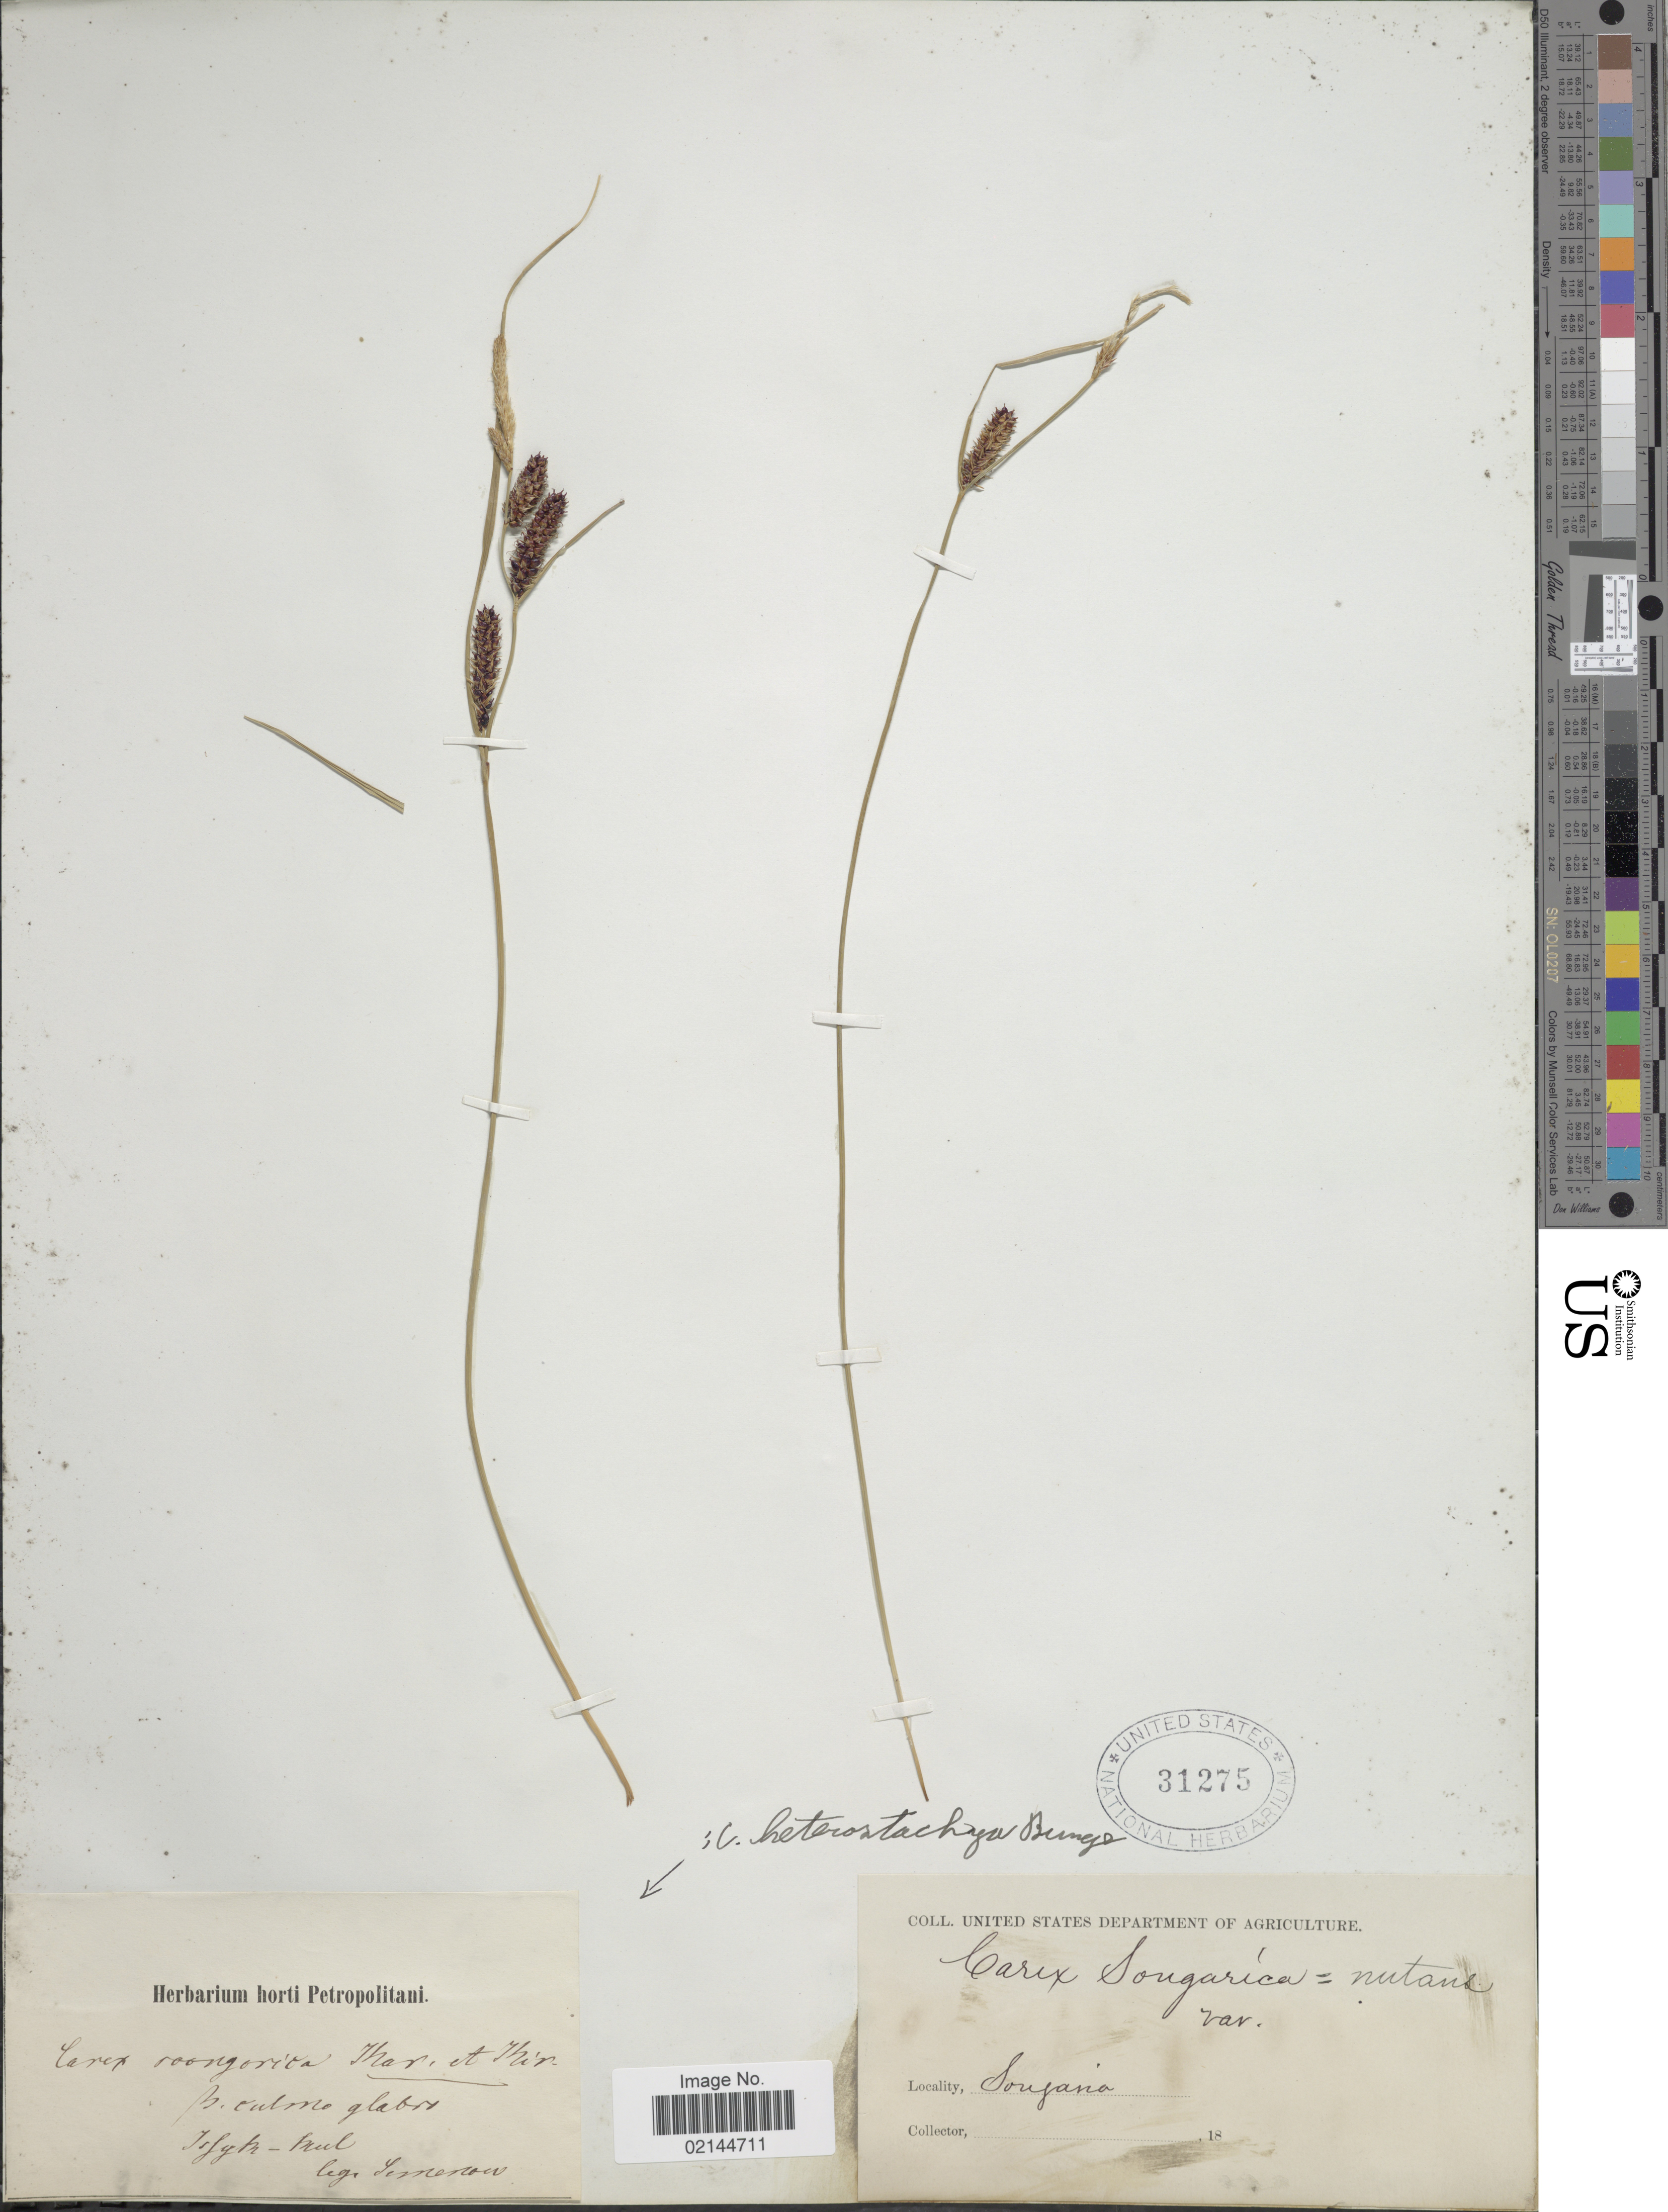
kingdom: Plantae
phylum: Tracheophyta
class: Liliopsida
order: Poales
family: Cyperaceae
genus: Carex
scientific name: Carex heterostachya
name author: Bunge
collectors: P. P. Semenov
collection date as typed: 18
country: China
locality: Songaria. Issyts- mul [interpreted]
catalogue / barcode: US 31275